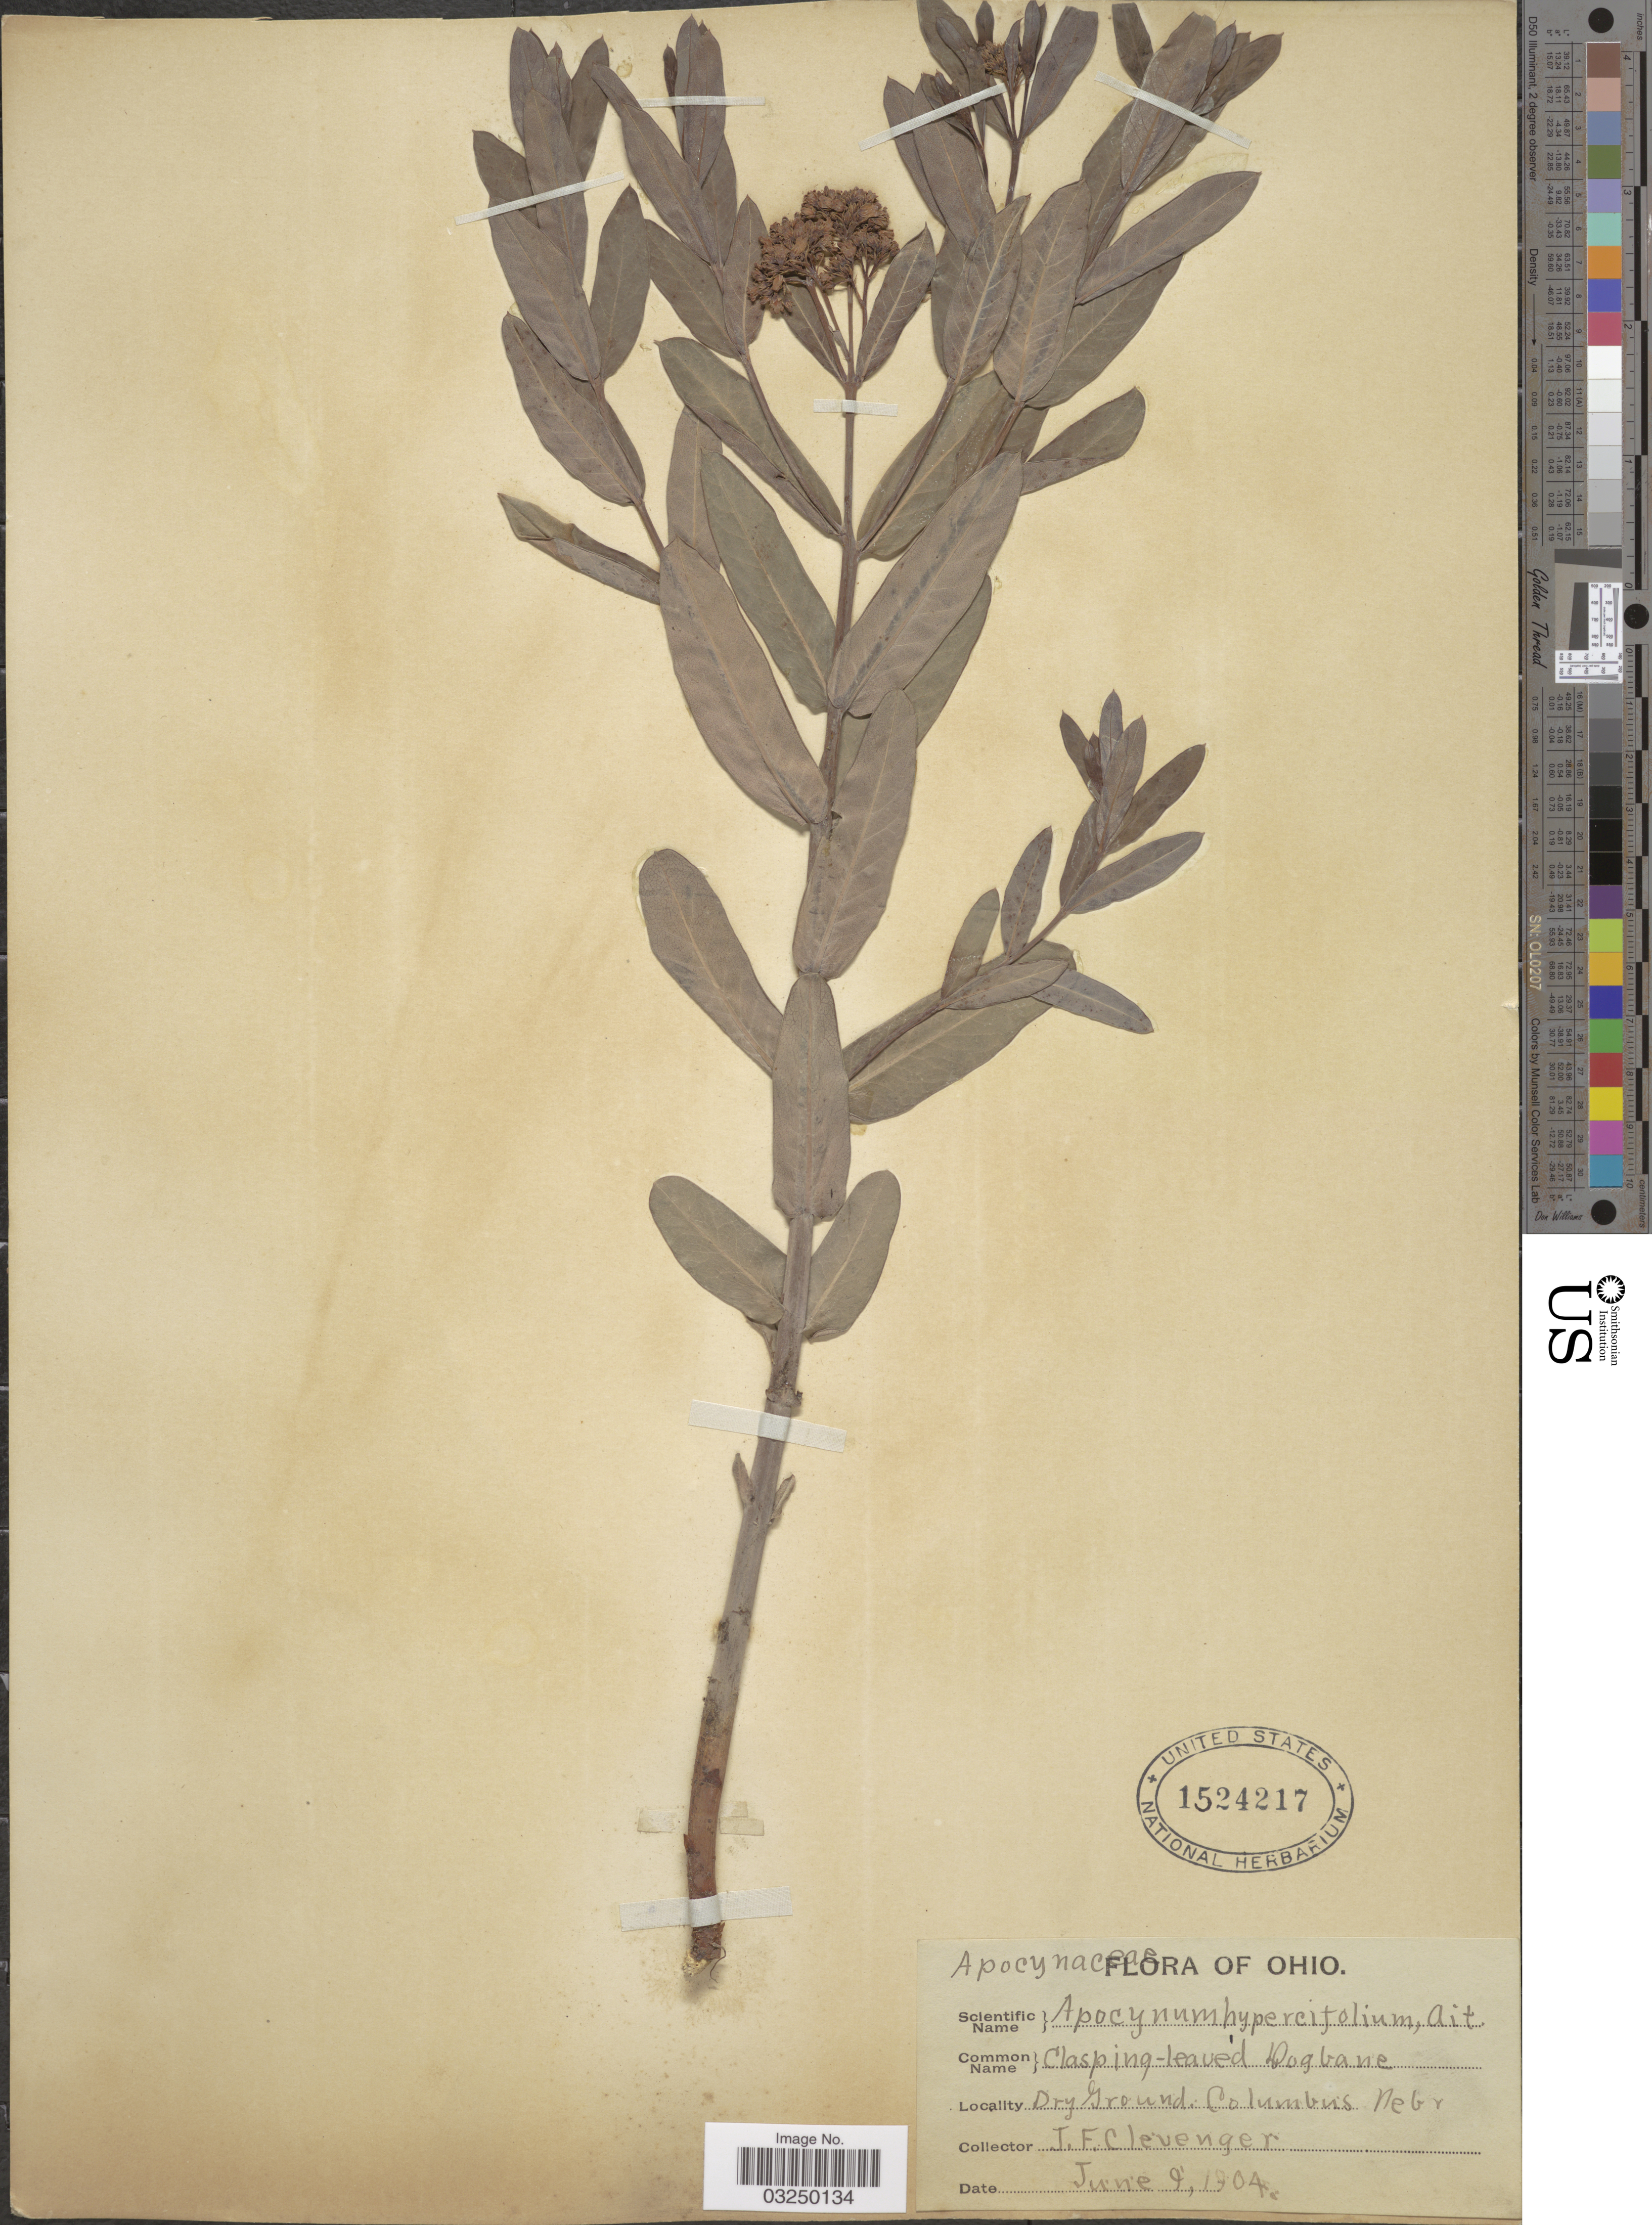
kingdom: Plantae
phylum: Tracheophyta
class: Magnoliopsida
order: Gentianales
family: Apocynaceae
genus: Apocynum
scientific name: Apocynum sibiricum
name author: Jacq.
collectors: J. F. Clevenger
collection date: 1904-06-09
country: United States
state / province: Nebraska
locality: Dry Ground. Columbus. Nebr.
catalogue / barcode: US 1524217